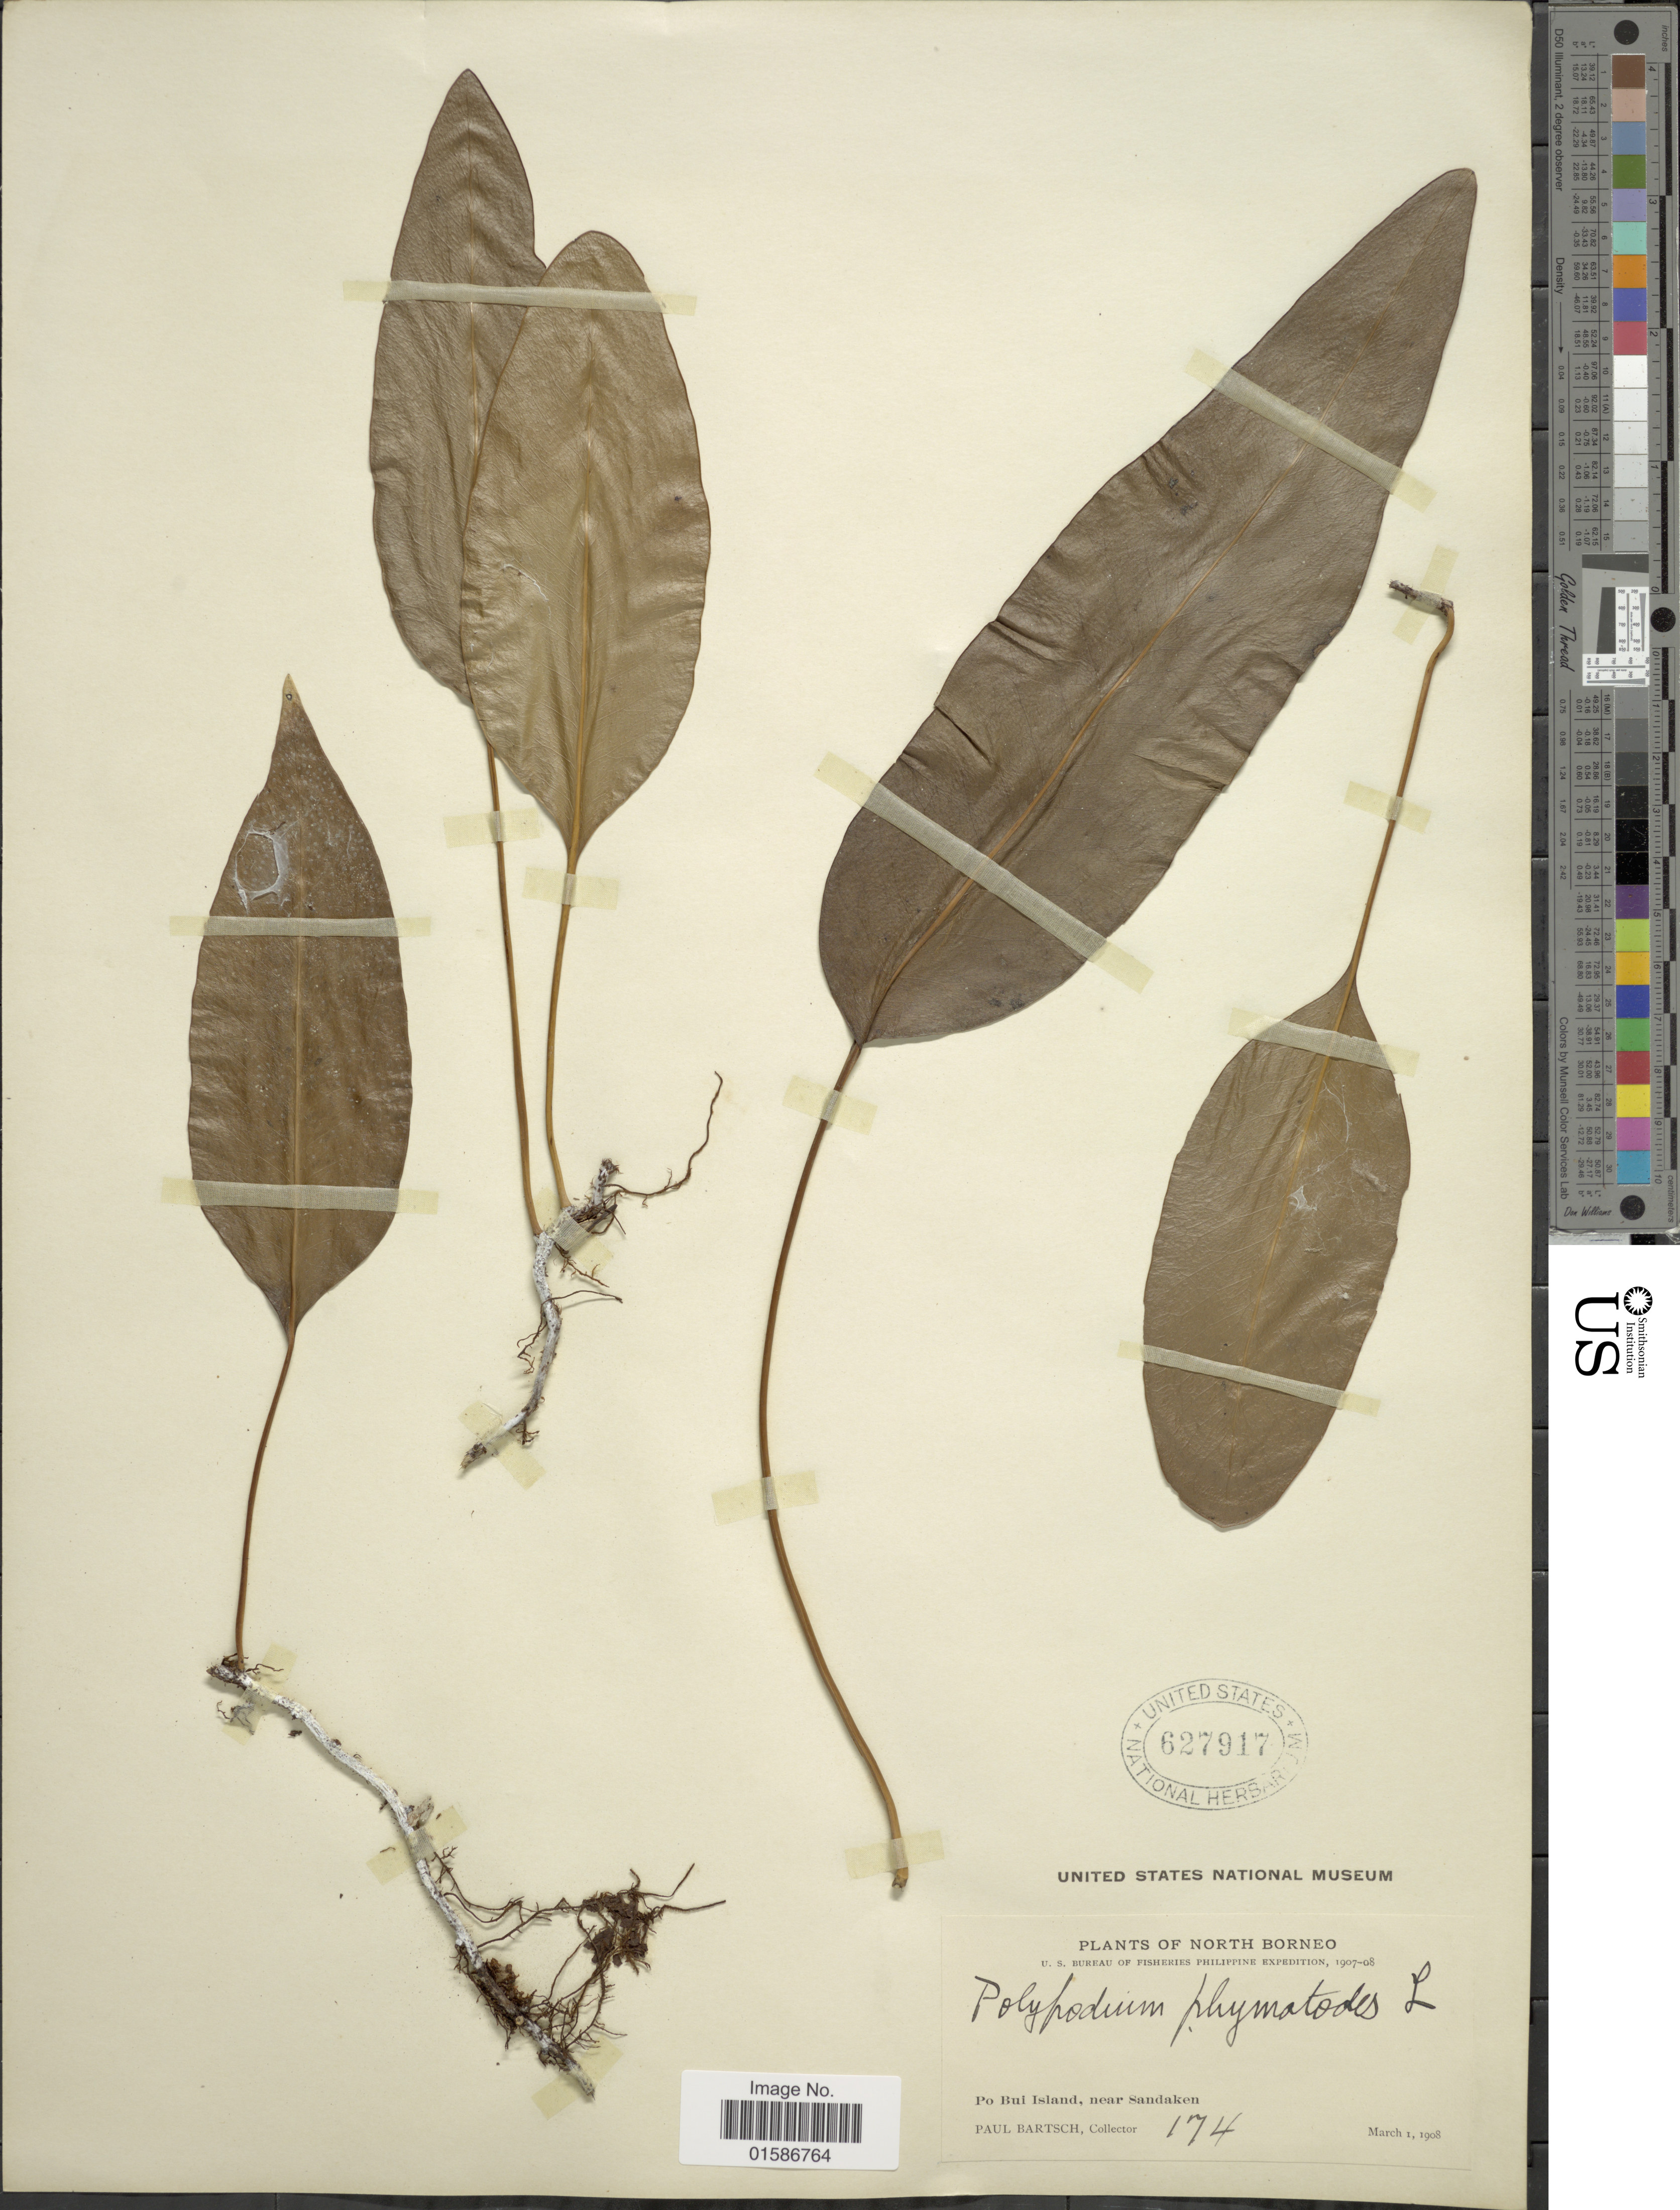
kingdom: Plantae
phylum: Tracheophyta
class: Polypodiopsida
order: Polypodiales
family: Polypodiaceae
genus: Microsorum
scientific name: Microsorum scolopendria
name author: (Burm. f.) Copel.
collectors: P. Bartsch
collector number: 174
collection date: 1908-03-01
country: Malaysia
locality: North Borneo, Po Bui Island, near Sandaken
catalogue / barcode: US 627917